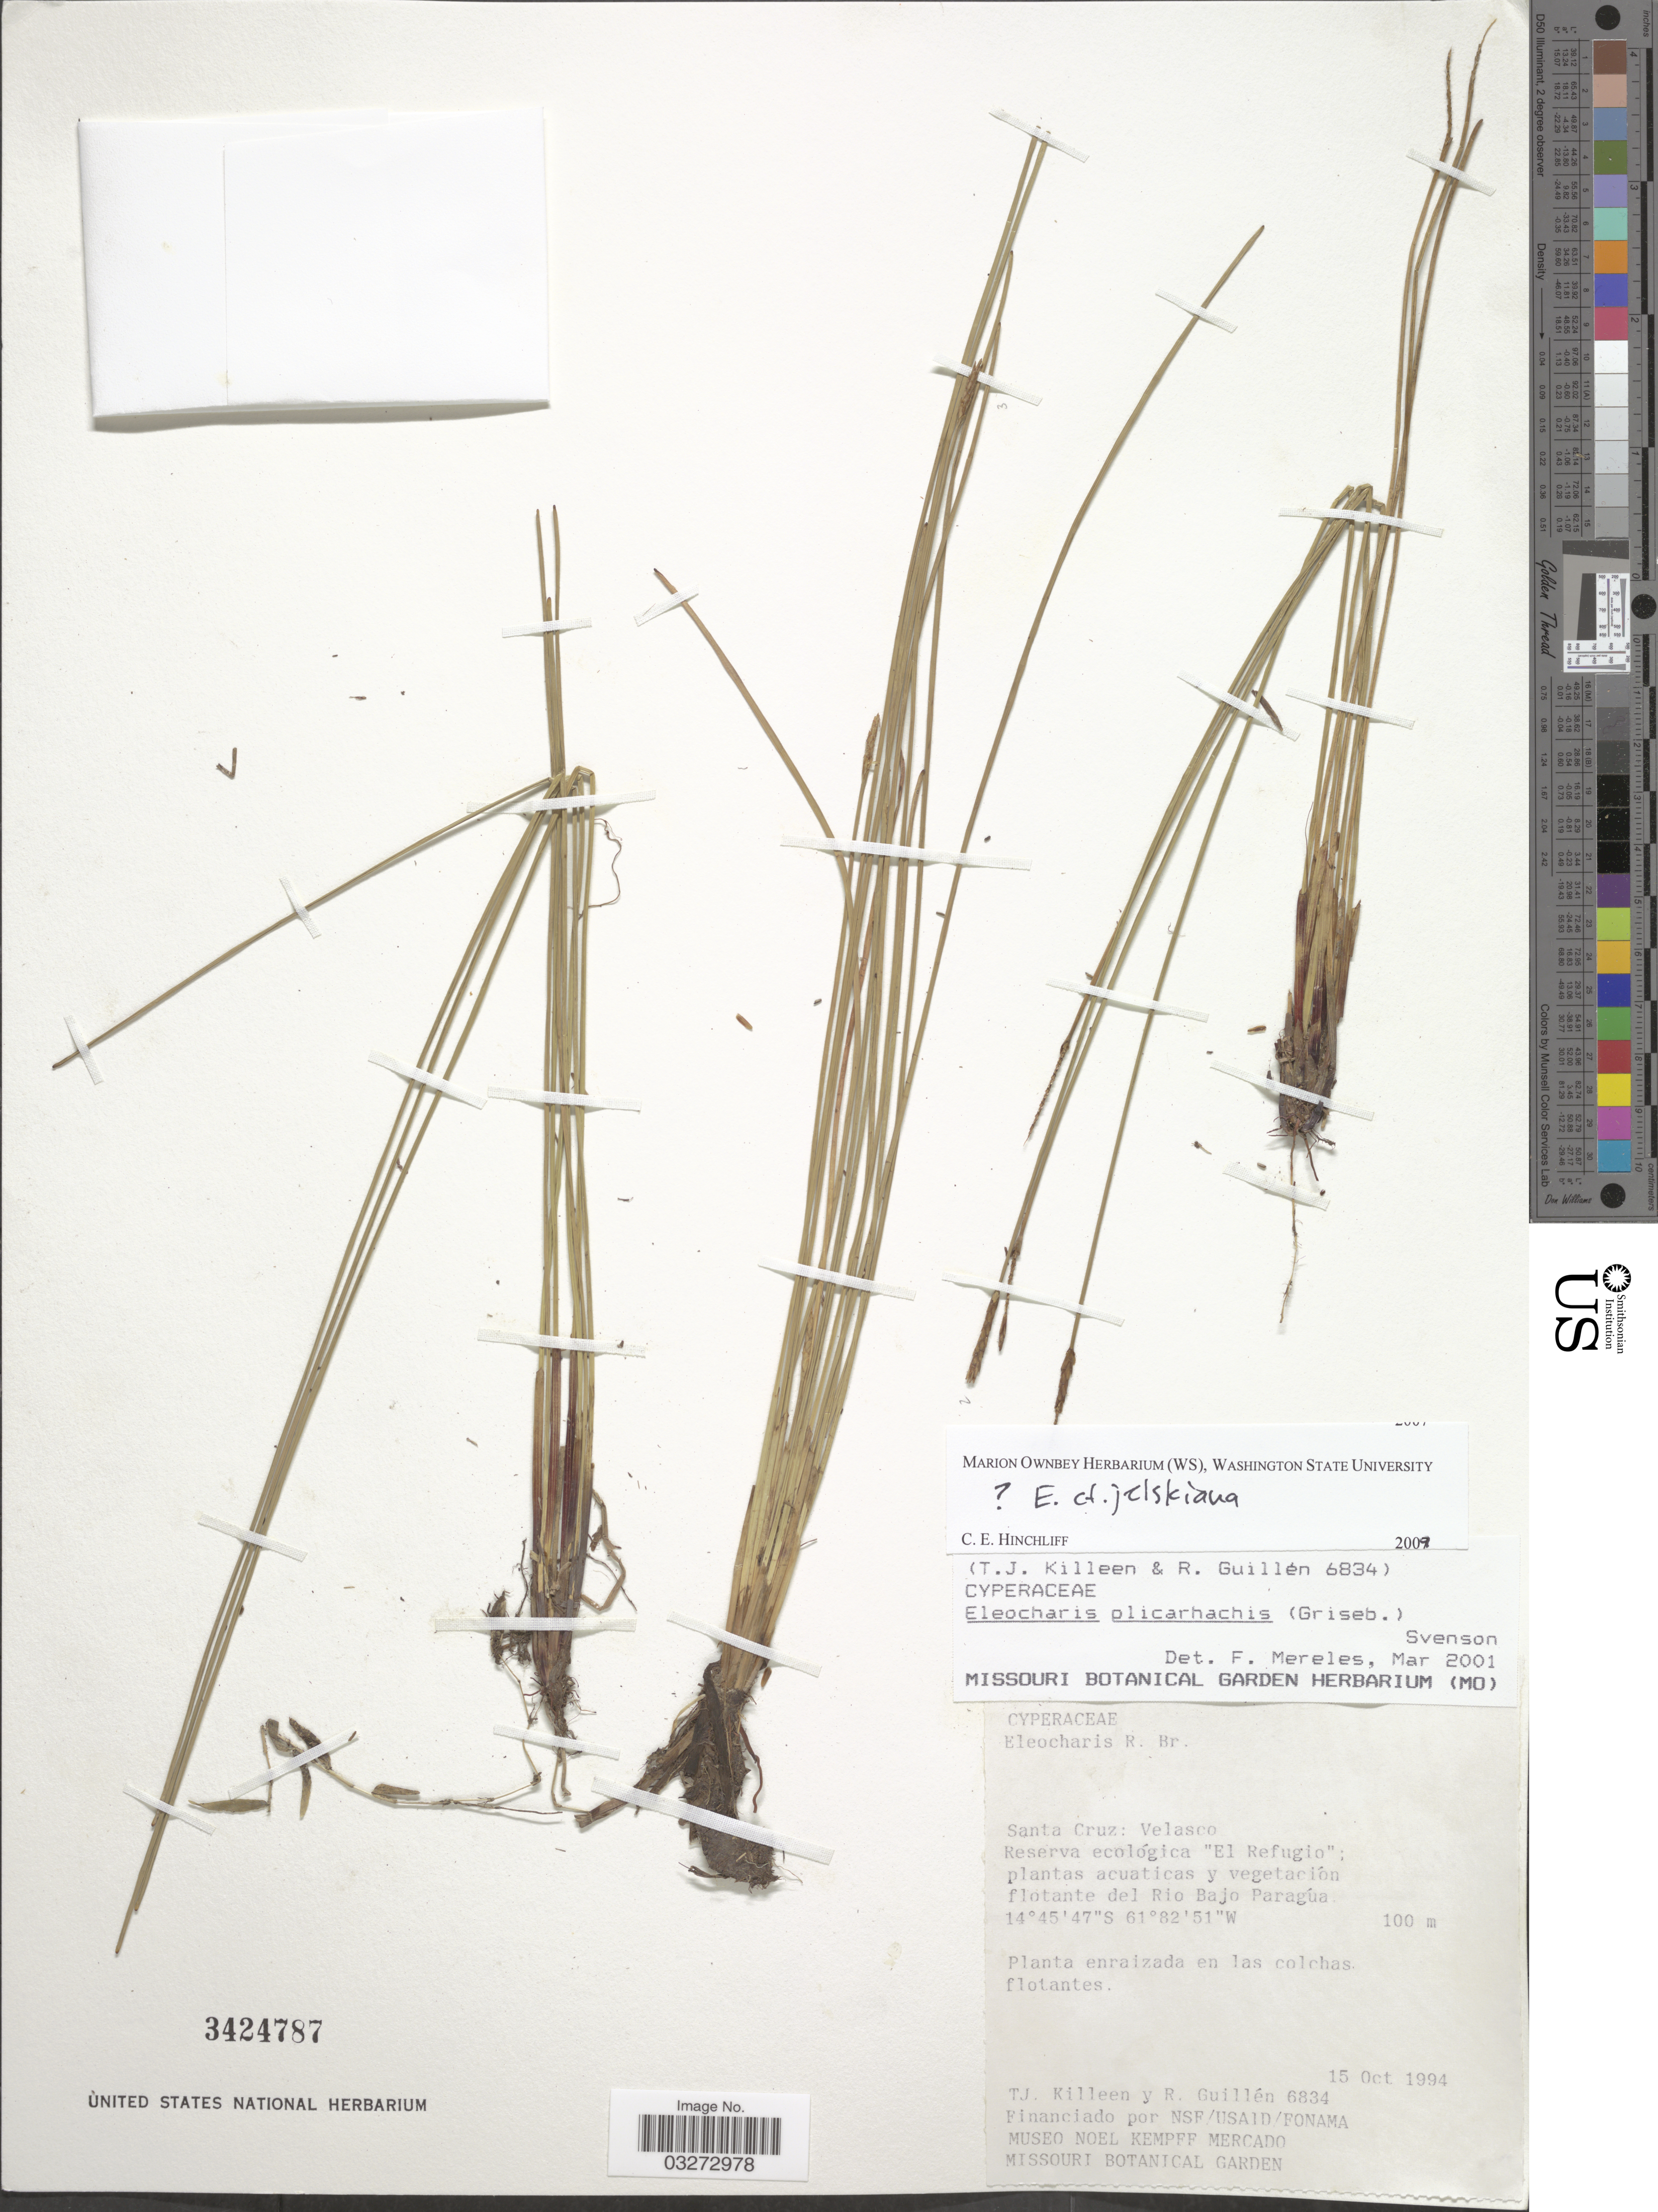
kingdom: Plantae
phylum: Tracheophyta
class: Liliopsida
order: Poales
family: Cyperaceae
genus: Eleocharis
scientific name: Eleocharis sp.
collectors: T. J. Killeen & R. Guillen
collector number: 6834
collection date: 1994-10-15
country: Bolivia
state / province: Santa Cruz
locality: Velasco. Reserva ecológica "El Refugio"; flotante del Rio Bajo Paragúa.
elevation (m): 100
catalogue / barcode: US 3424787